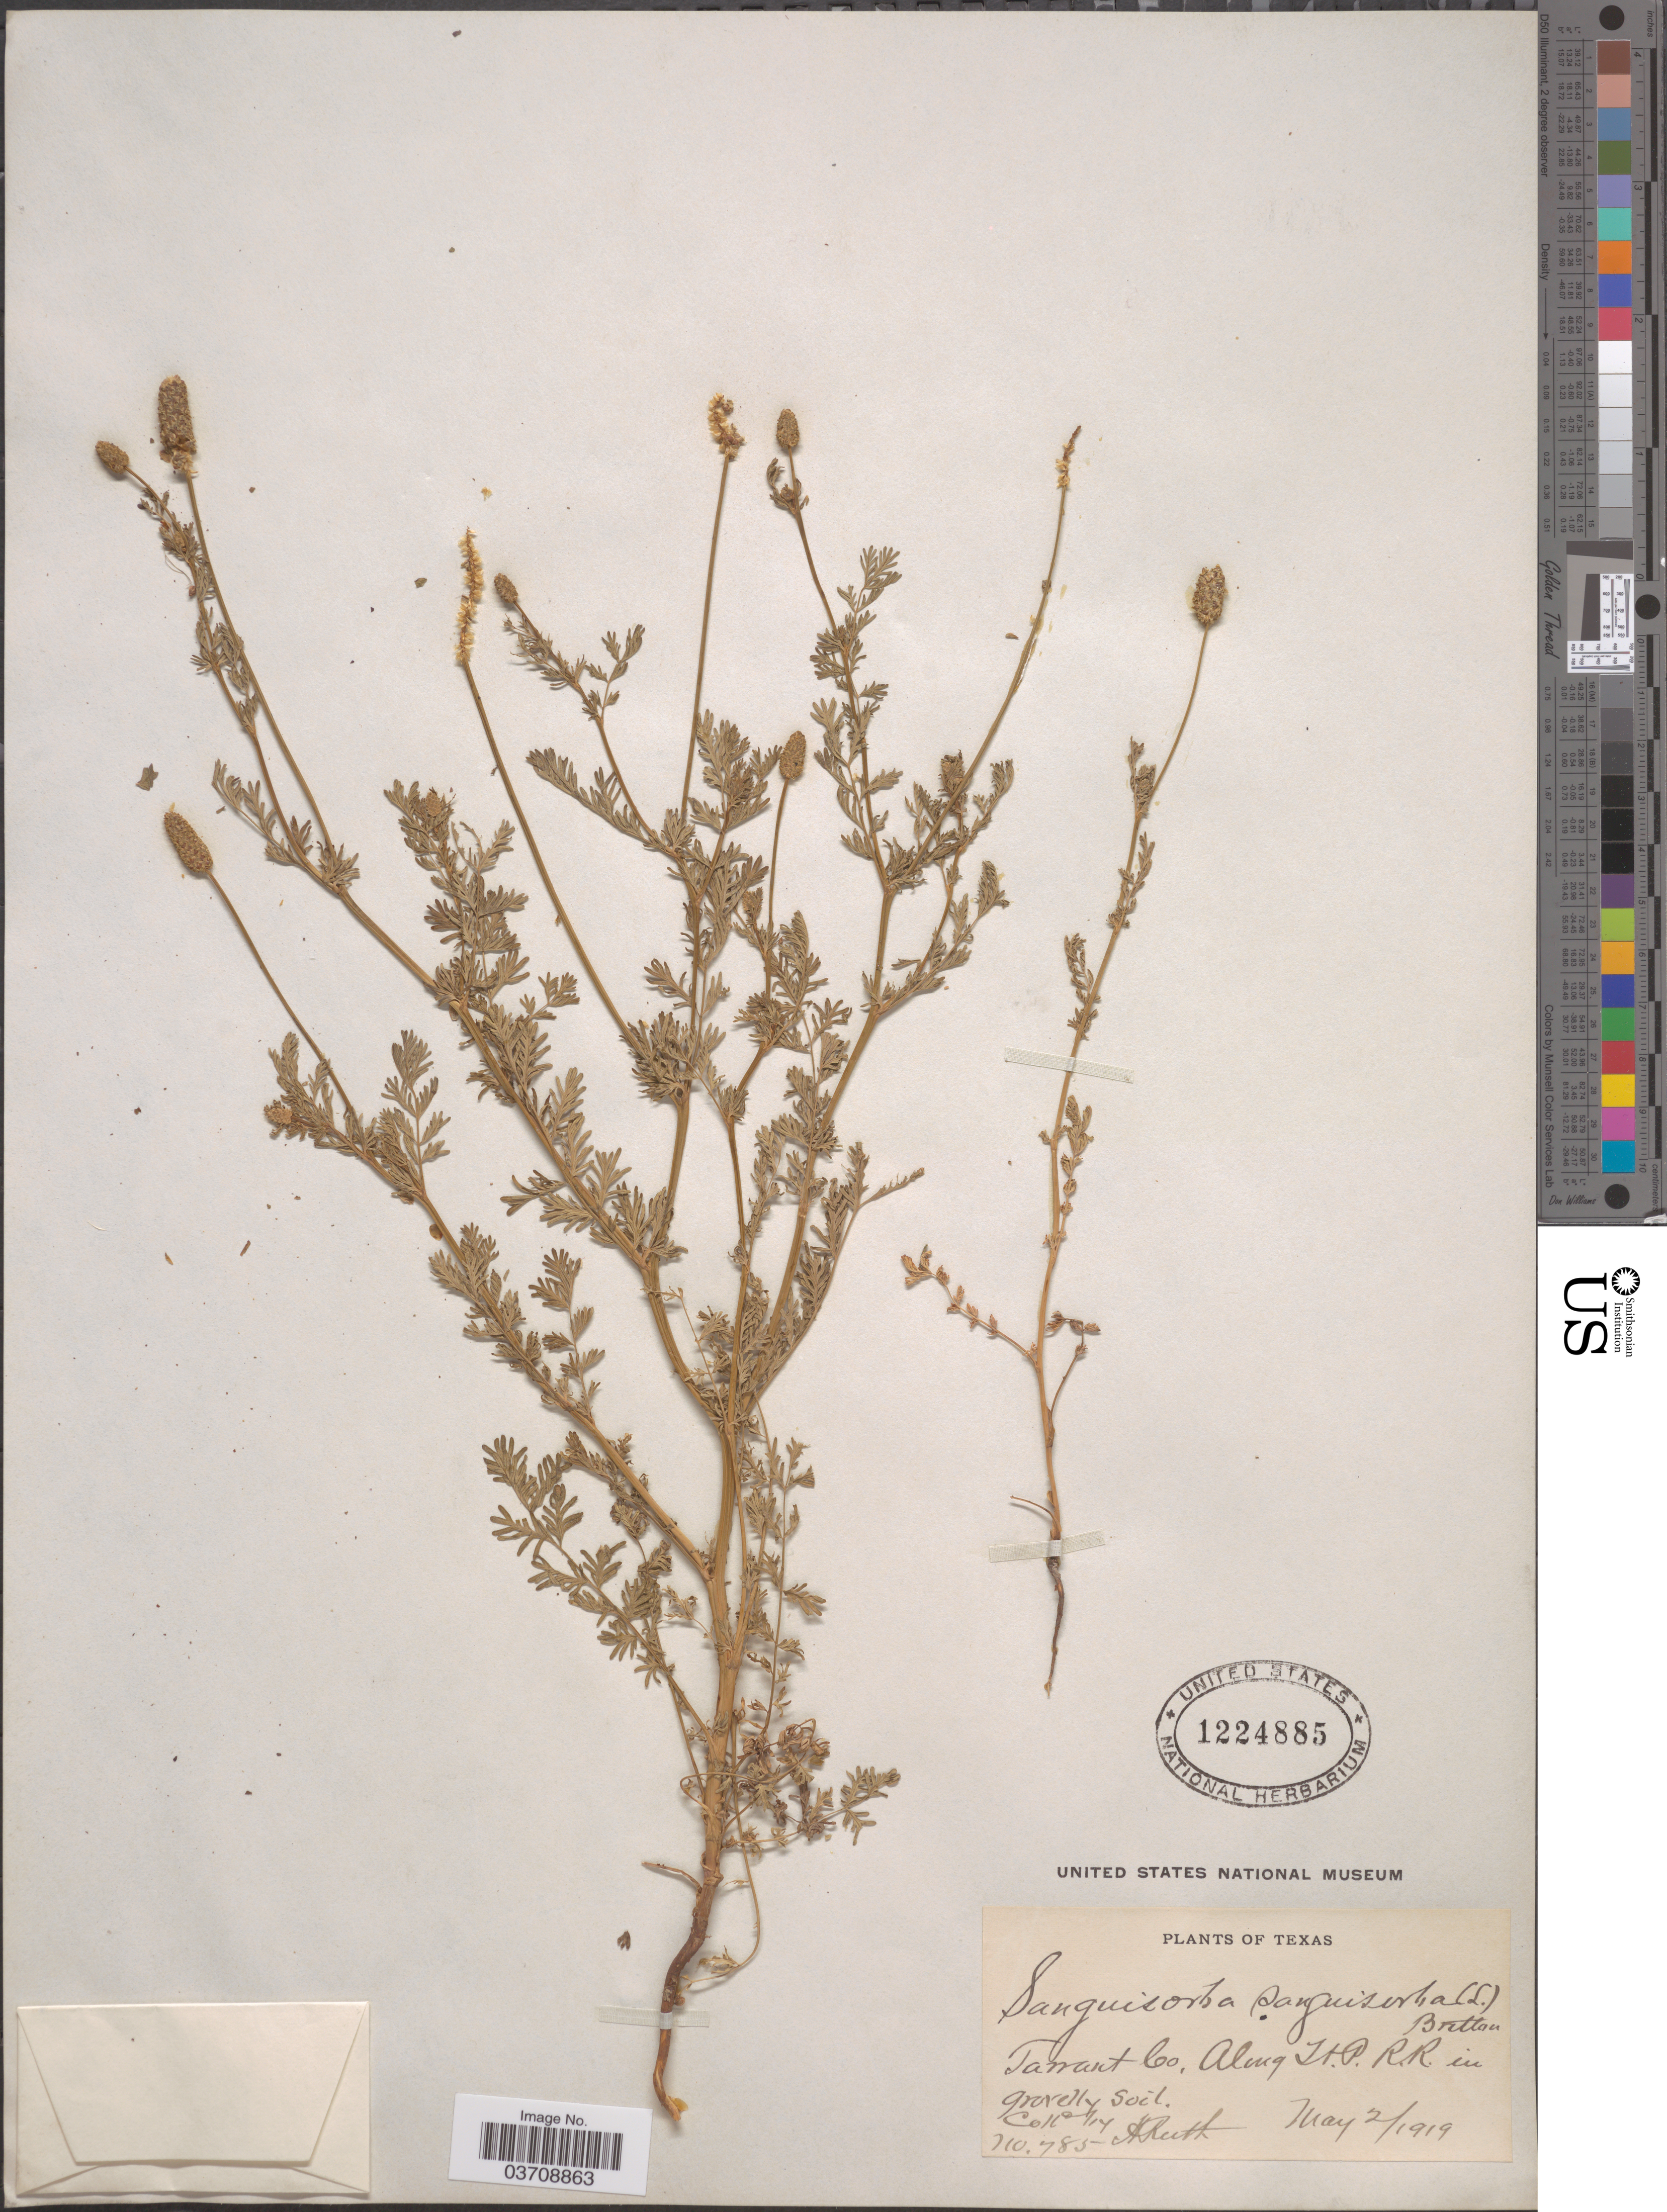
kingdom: Plantae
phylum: Tracheophyta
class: Magnoliopsida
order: Rosales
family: Rosaceae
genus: Sanguisorba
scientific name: Sanguisorba annua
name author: (Nutt. ex Hook.) Torr. & A. Gray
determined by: Strong, Mark T., (BOT), Smithsonian Institution - National Museum of Natural History (UNITED STATES)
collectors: A. Ruth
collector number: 785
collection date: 1919-05-02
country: United States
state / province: Texas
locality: Tarrant Co. Along St. P. R. R. in gravelly soil.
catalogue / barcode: US 1224885